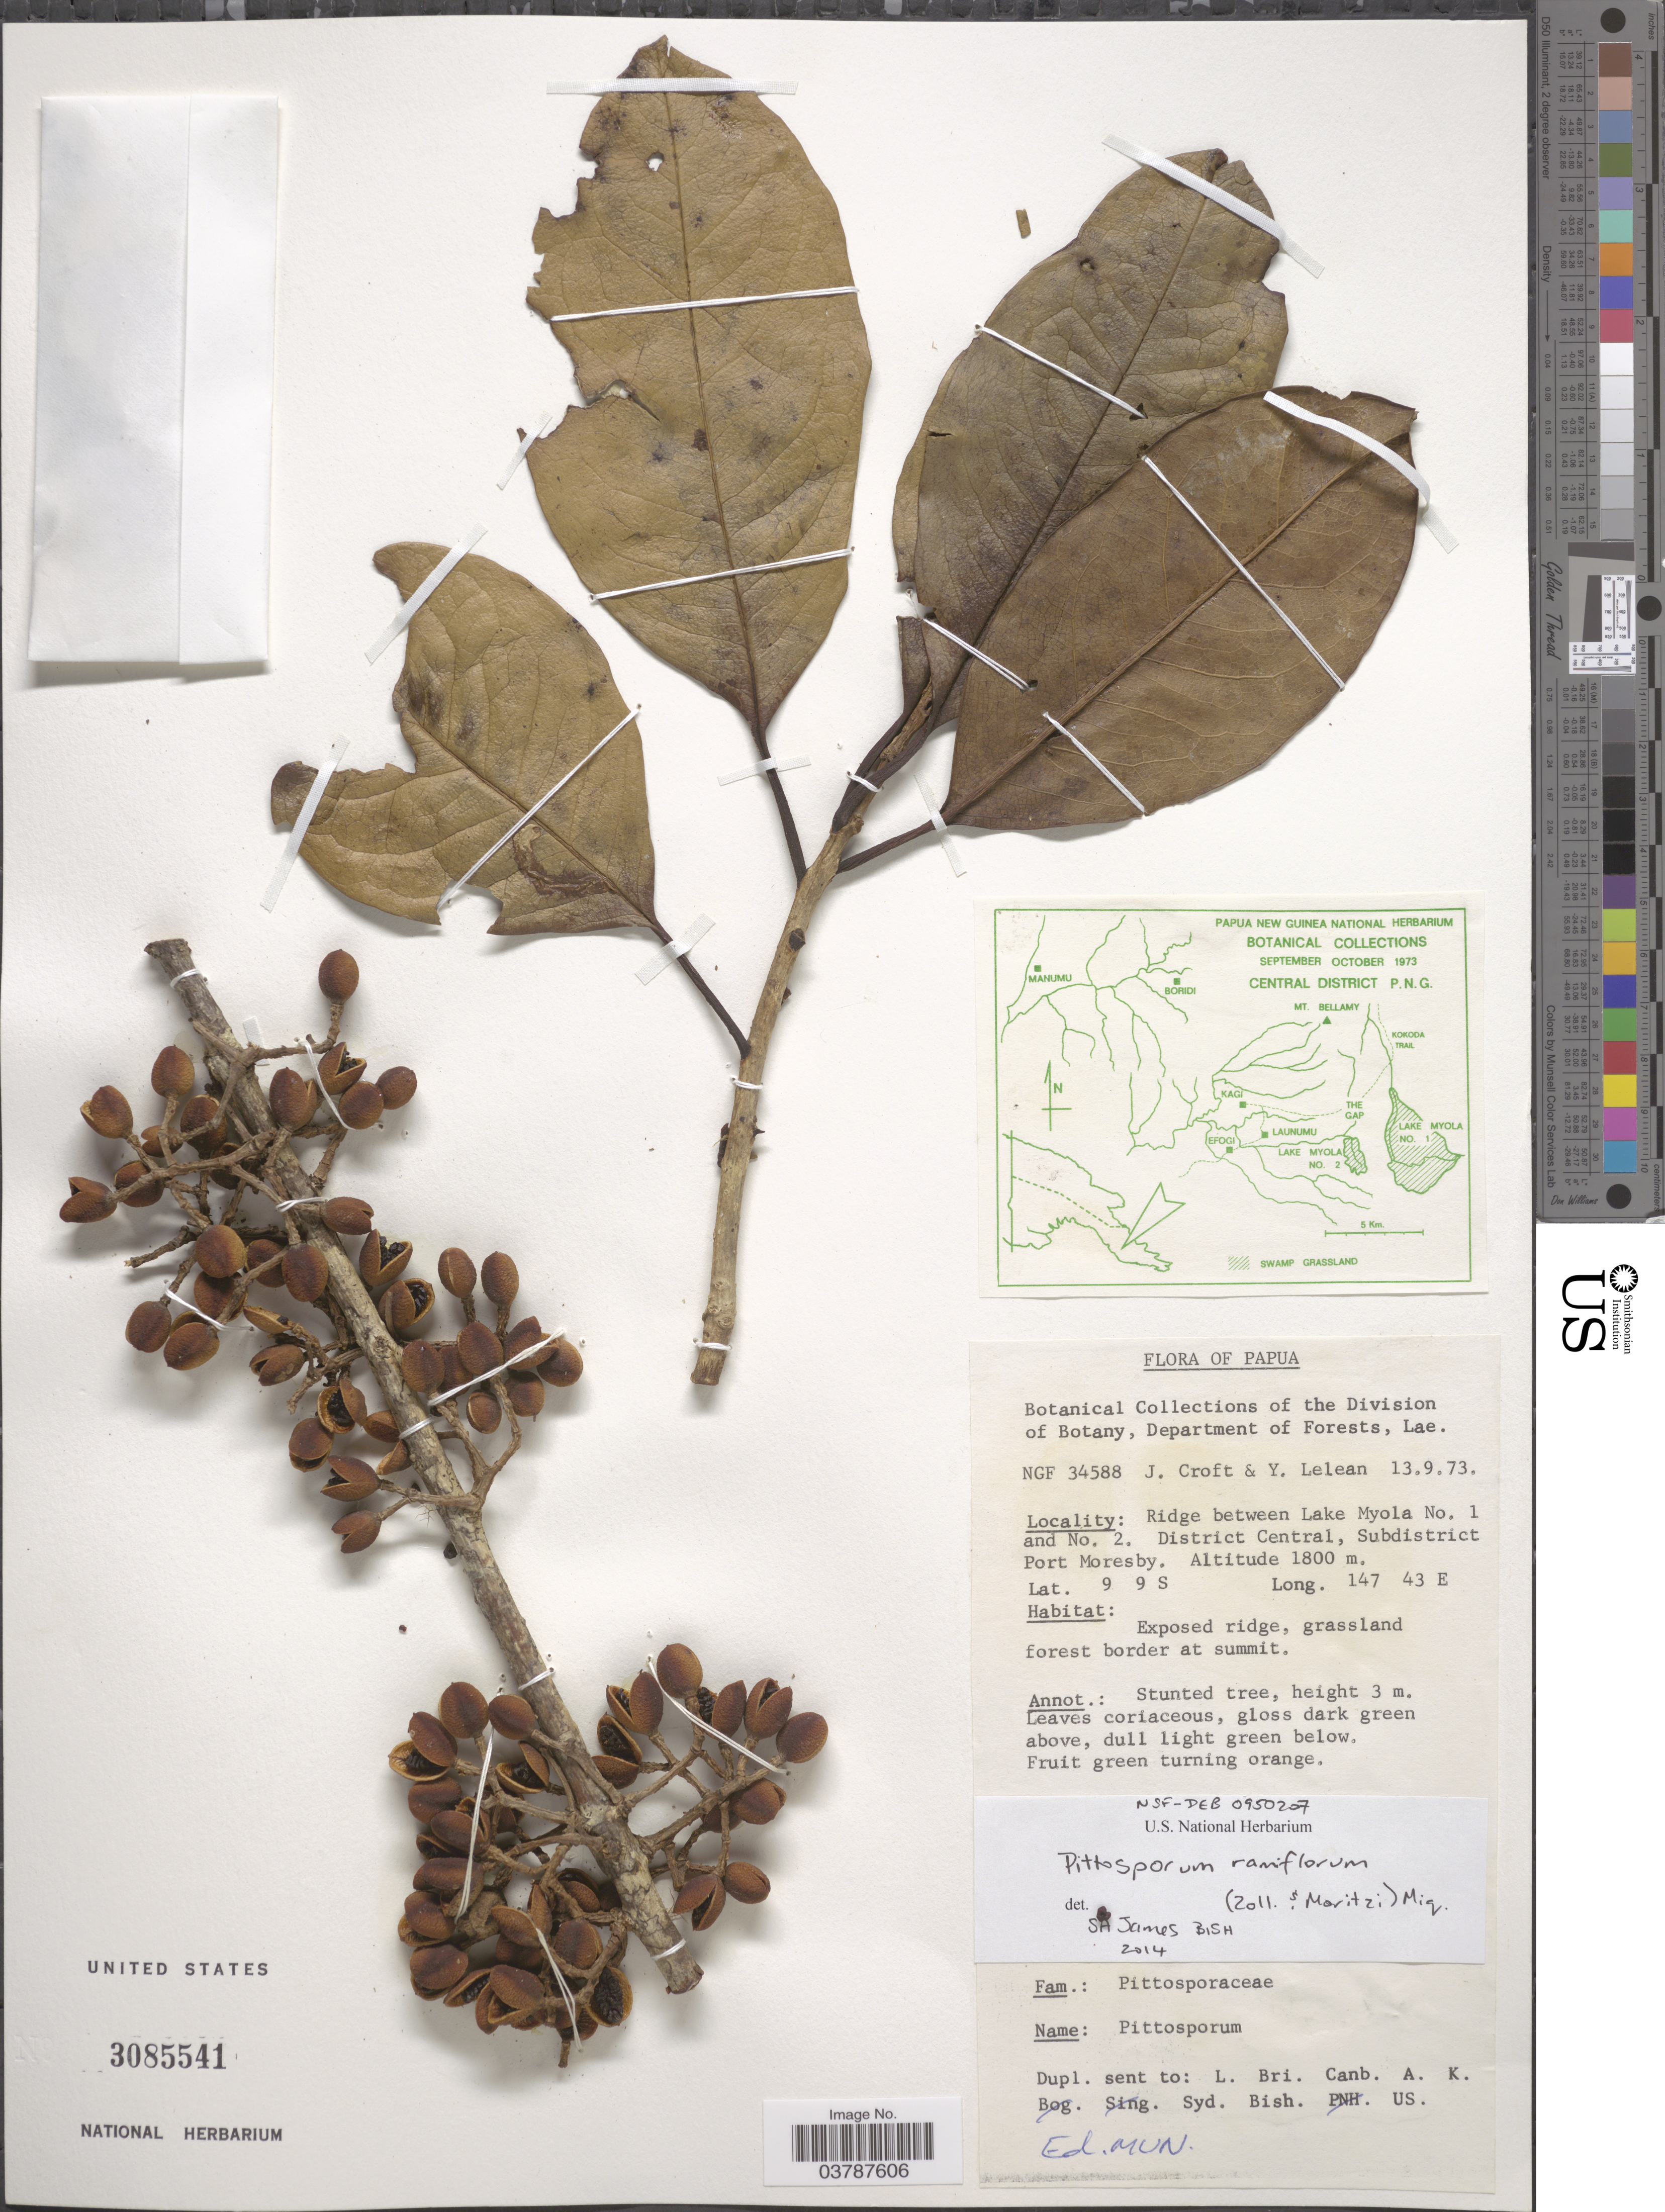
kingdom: Plantae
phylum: Tracheophyta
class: Magnoliopsida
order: Apiales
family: Pittosporaceae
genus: Pittosporum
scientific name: Pittosporum ramiflorum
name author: (Zoll. & Mor.) Zoll.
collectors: J. Croft & Y. Lelean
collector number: NGF 34588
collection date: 1973-09-13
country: Papua New Guinea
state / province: Central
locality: Ridge between Lake Myola No. 1 and No 2. District Central, Subdistrict Port Moresby.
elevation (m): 1800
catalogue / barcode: US 3085541